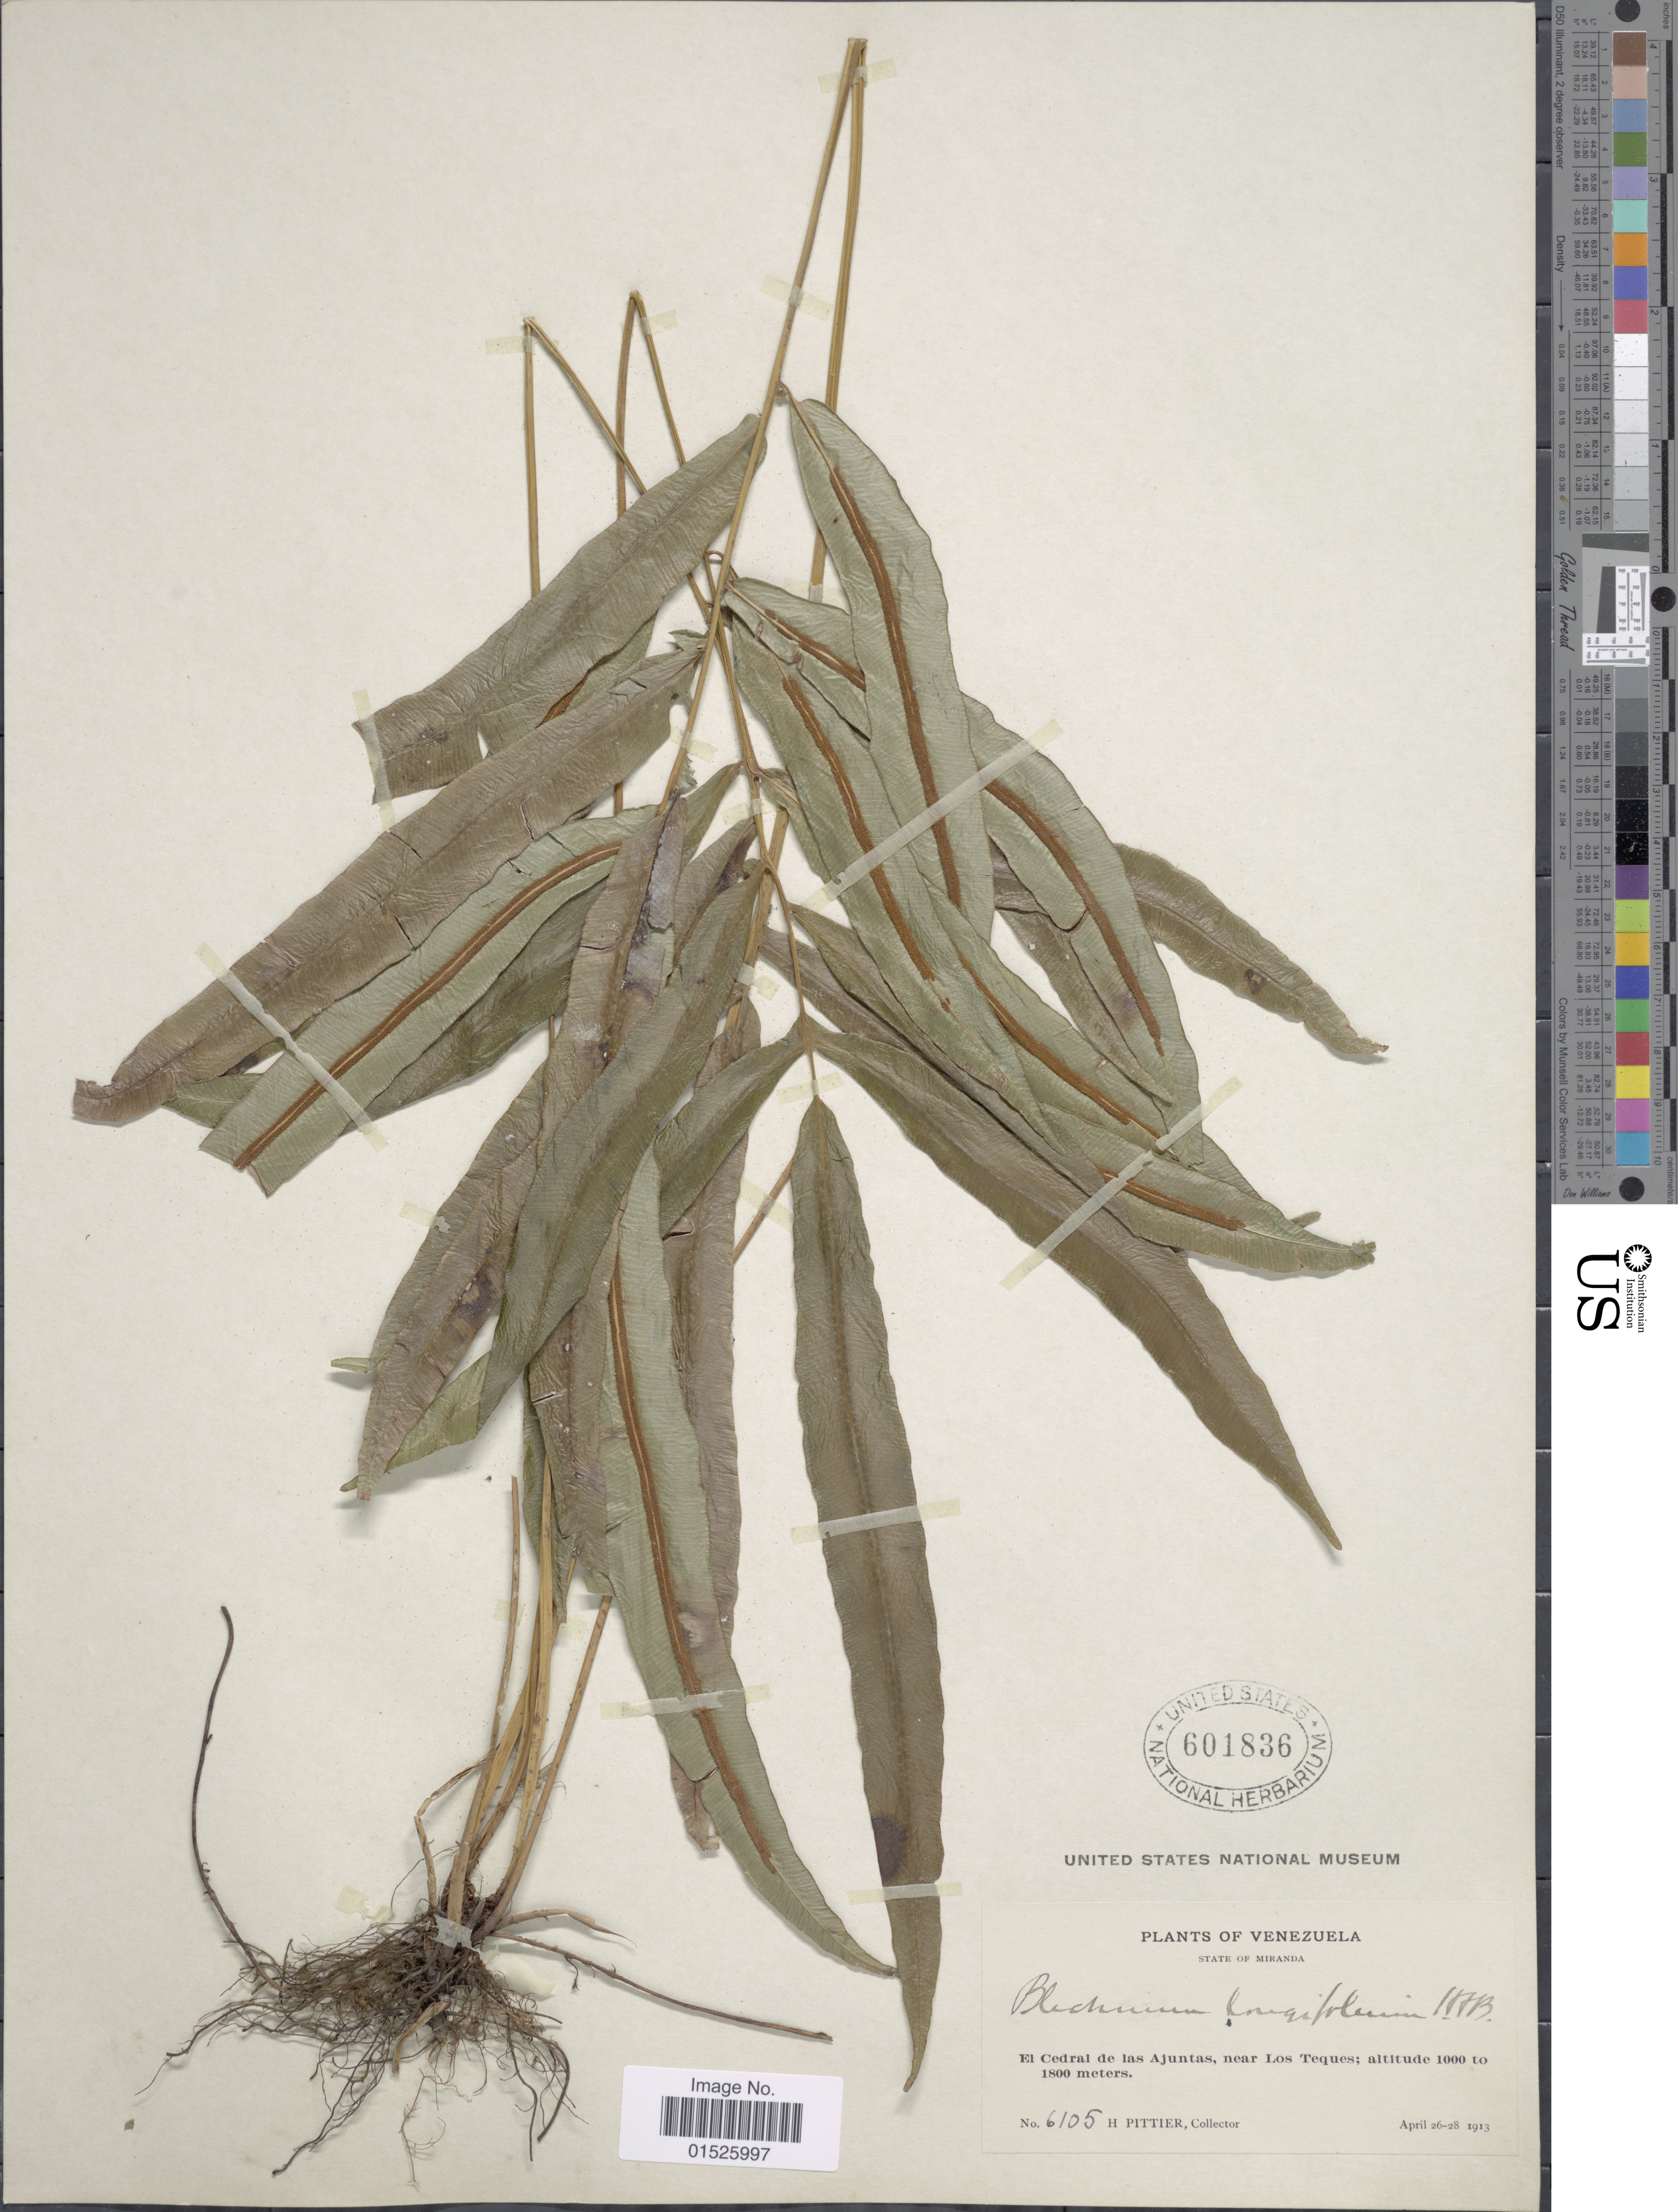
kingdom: Plantae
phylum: Tracheophyta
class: Polypodiopsida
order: Polypodiales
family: Blechnaceae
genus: Blechnum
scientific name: Blechnum x fraxineum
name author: Willd.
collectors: H. F. Pittier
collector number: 6105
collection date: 1913-04-26/1913-04-28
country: Venezuela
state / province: Miranda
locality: Venezuela, State of Miranda. El Cedral de las Ajuntas, near Los Teques.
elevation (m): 1000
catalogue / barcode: US 601836